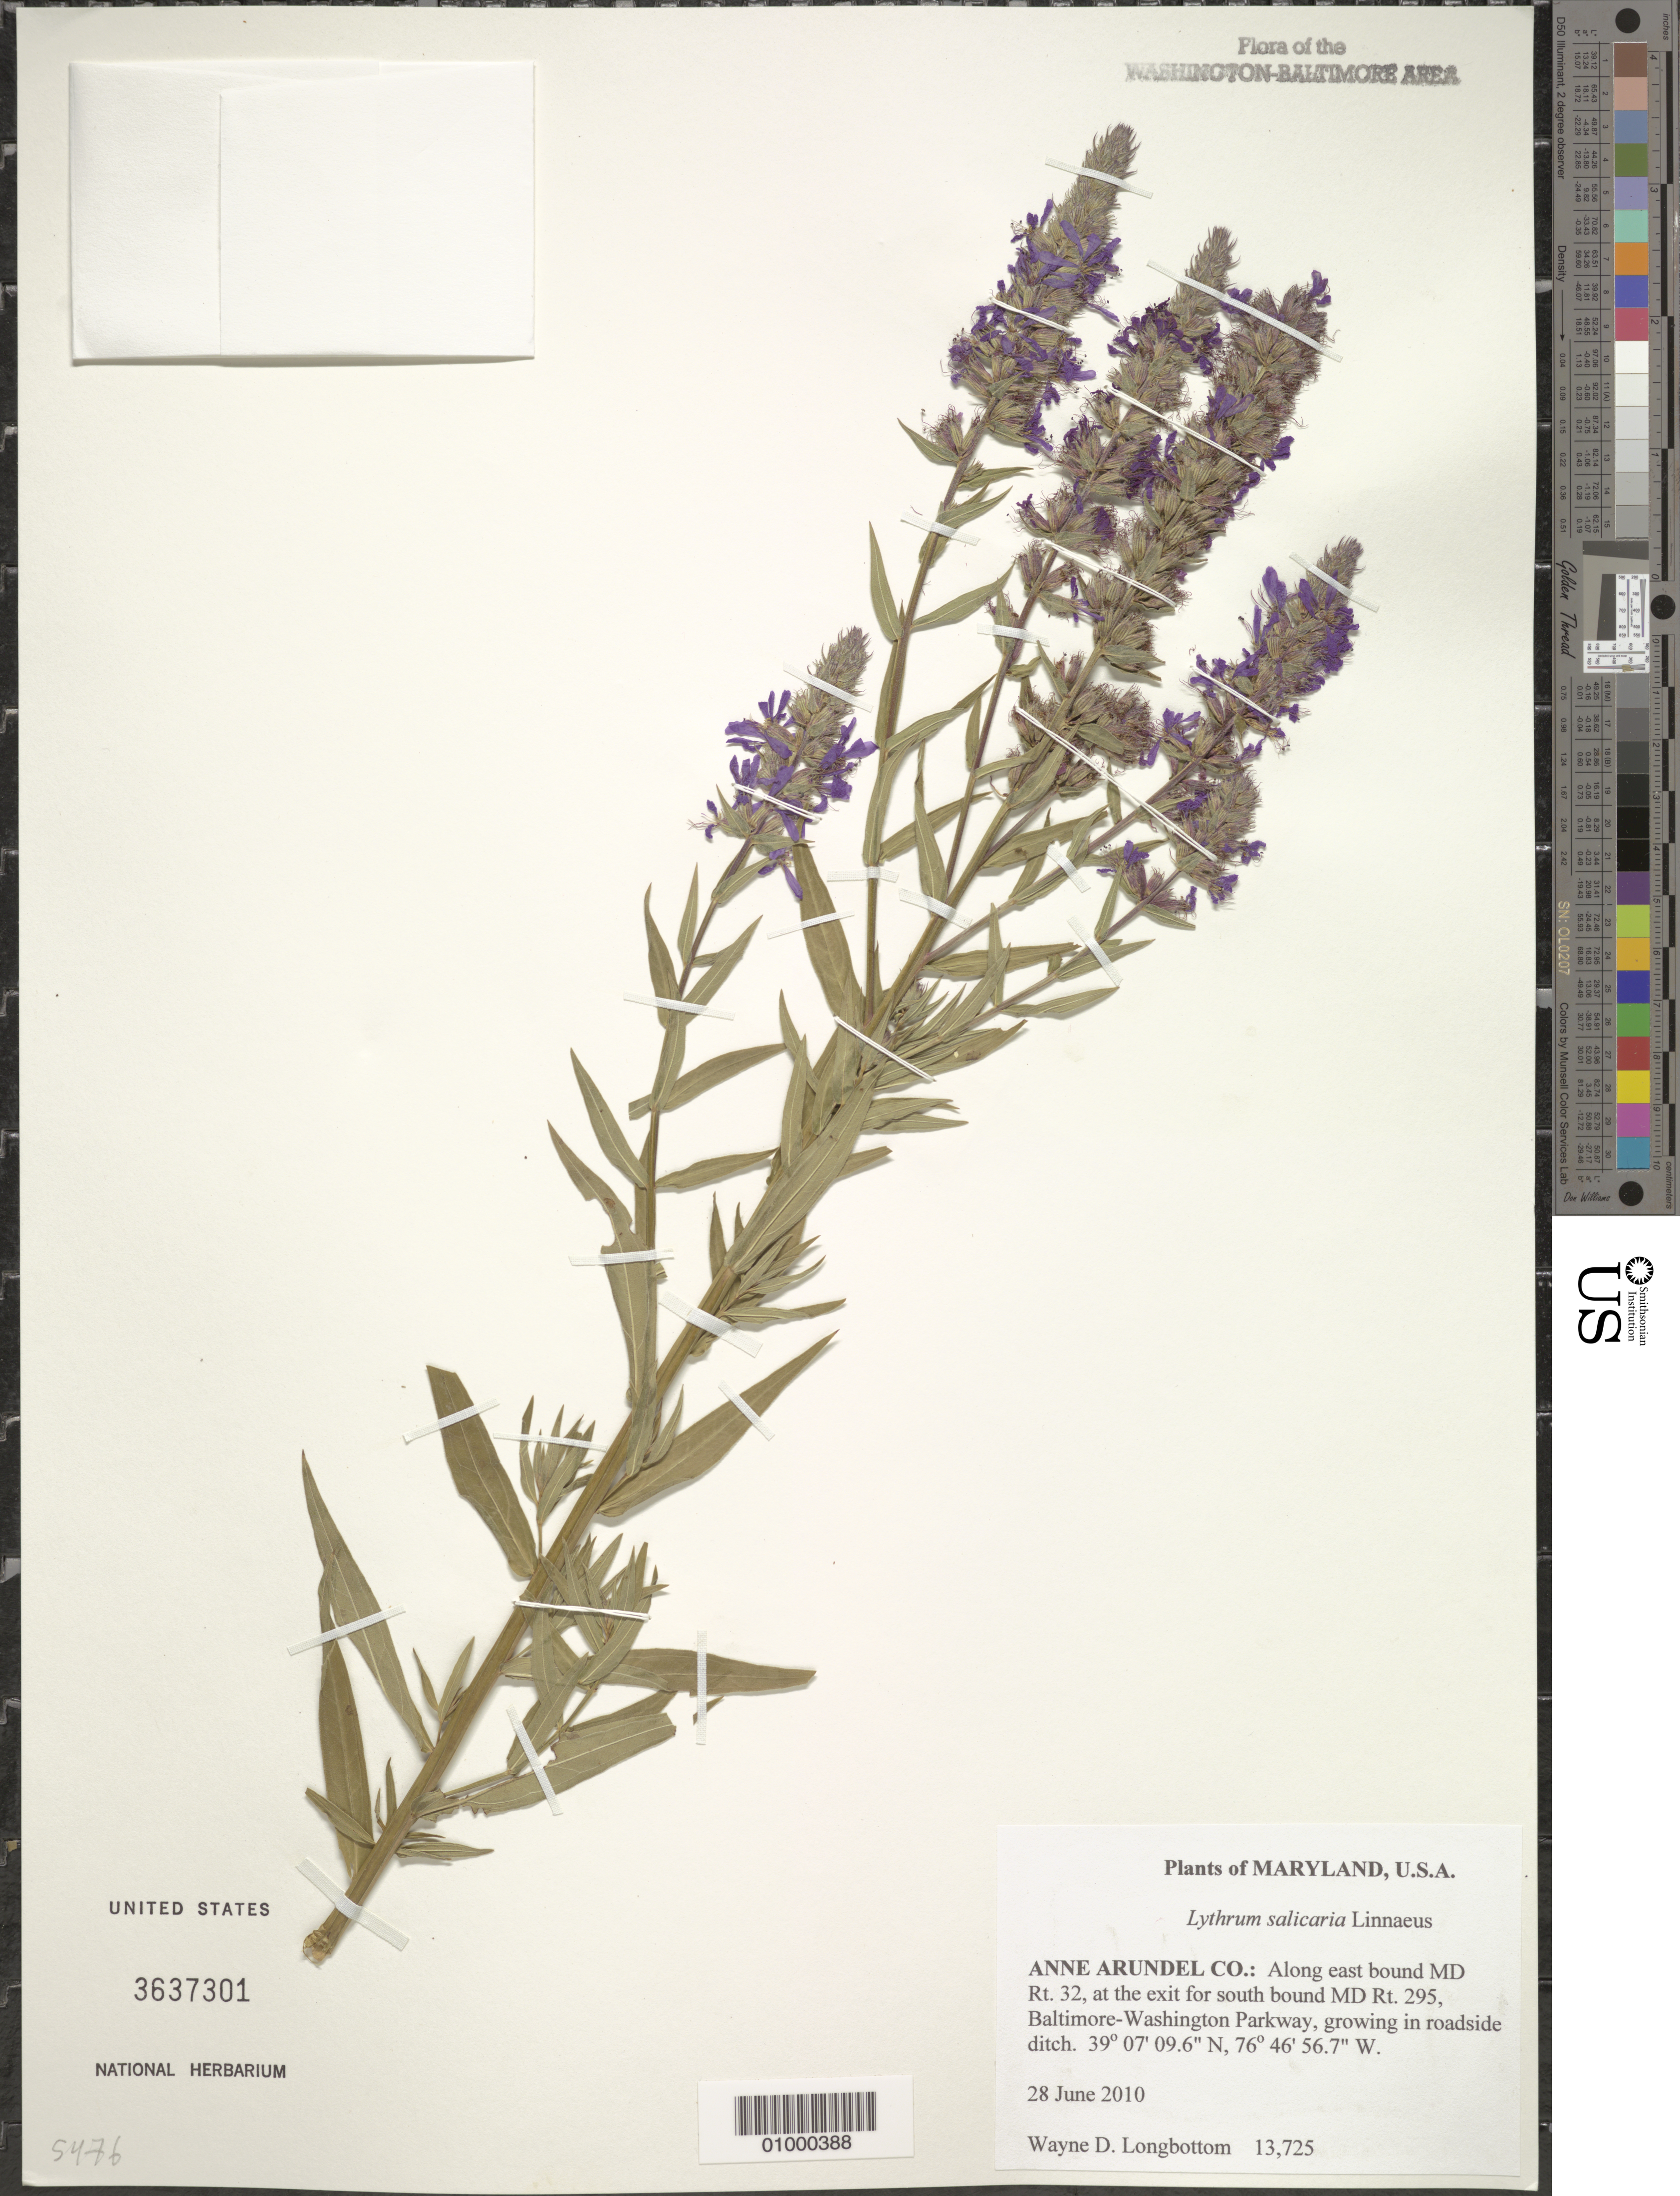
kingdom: Plantae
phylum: Tracheophyta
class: Magnoliopsida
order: Myrtales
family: Lythraceae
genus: Lythrum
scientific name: Lythrum salicaria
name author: L.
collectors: W. D. Longbottom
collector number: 13725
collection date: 2010-06-28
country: United States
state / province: Maryland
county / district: Anne Arundel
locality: along east bound MD Rt. 32, at the exit for south bound MD Rt. 295, Baltimore-Washington Parkway, growing in roadside ditch.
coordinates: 39 07 09.6 N, 76 46 56.7 W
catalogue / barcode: US 3637301